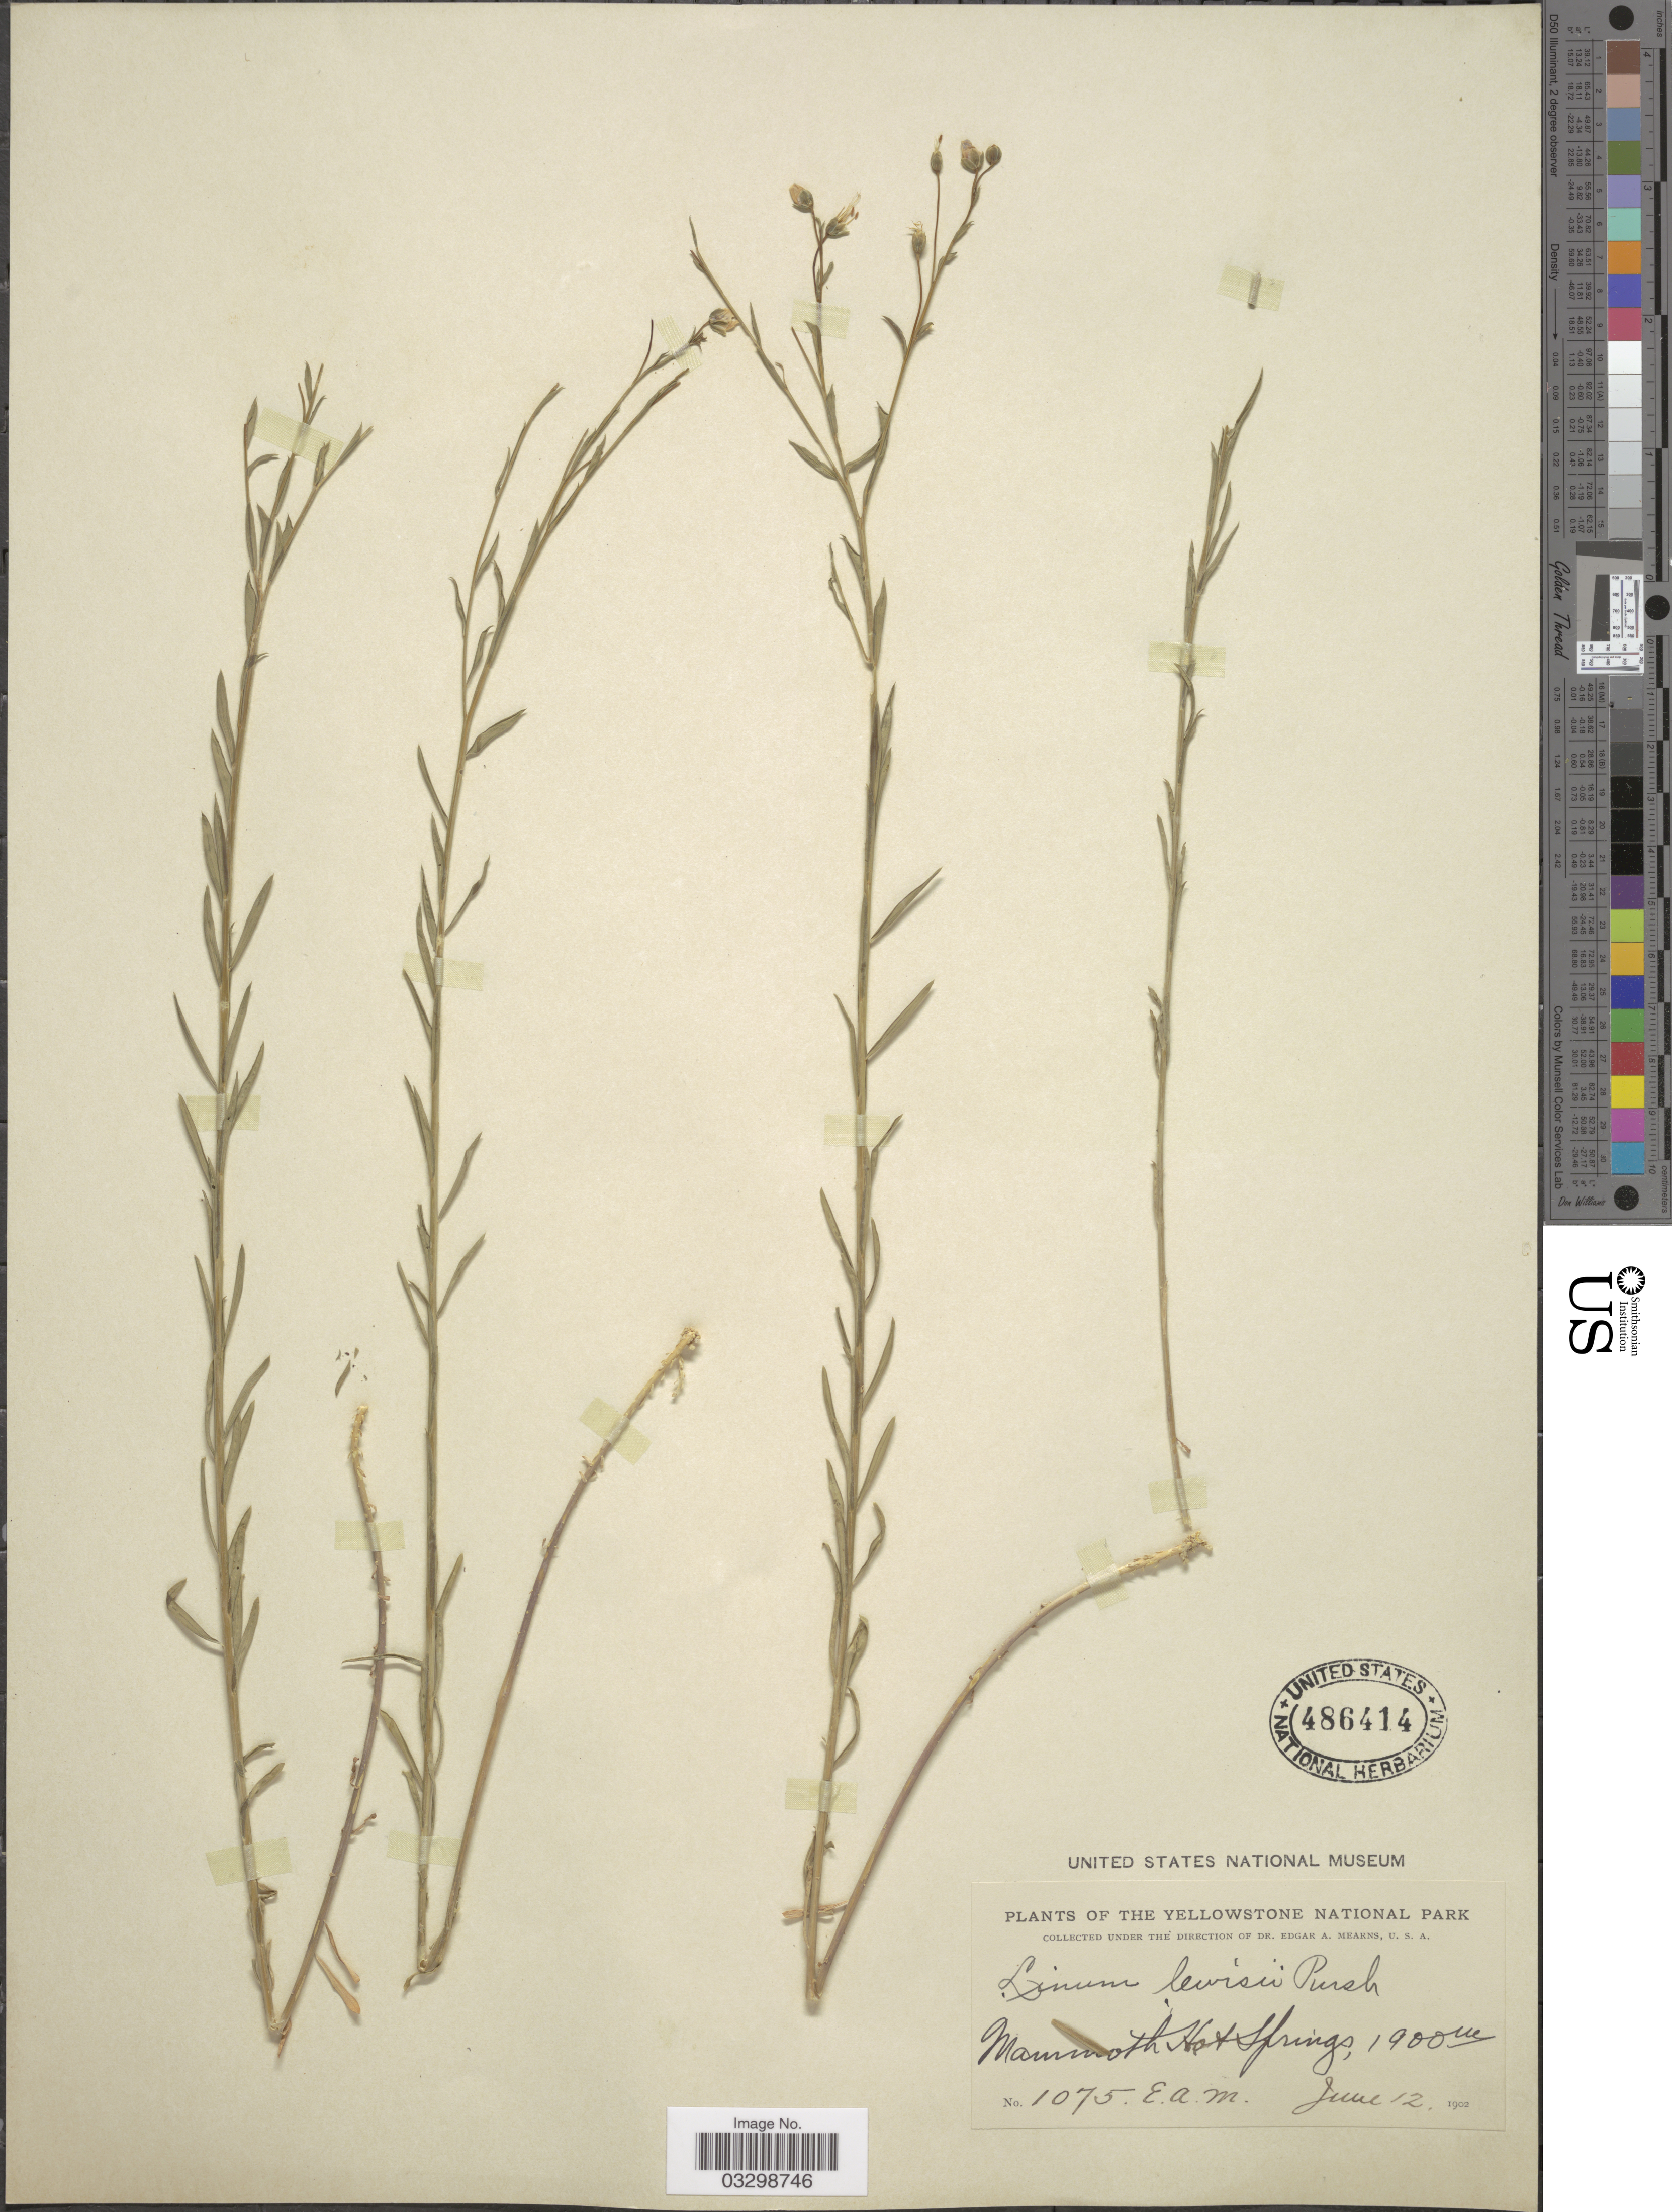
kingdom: Plantae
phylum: Tracheophyta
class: Magnoliopsida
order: Malpighiales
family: Linaceae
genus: Linum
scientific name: Linum lewisii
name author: Pursh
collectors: E. A. Mearns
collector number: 1075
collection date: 1902-06-12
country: United States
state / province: Wyoming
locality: Yellowstone National Park. Mammoth Hot Springs.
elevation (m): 1900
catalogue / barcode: US 486414